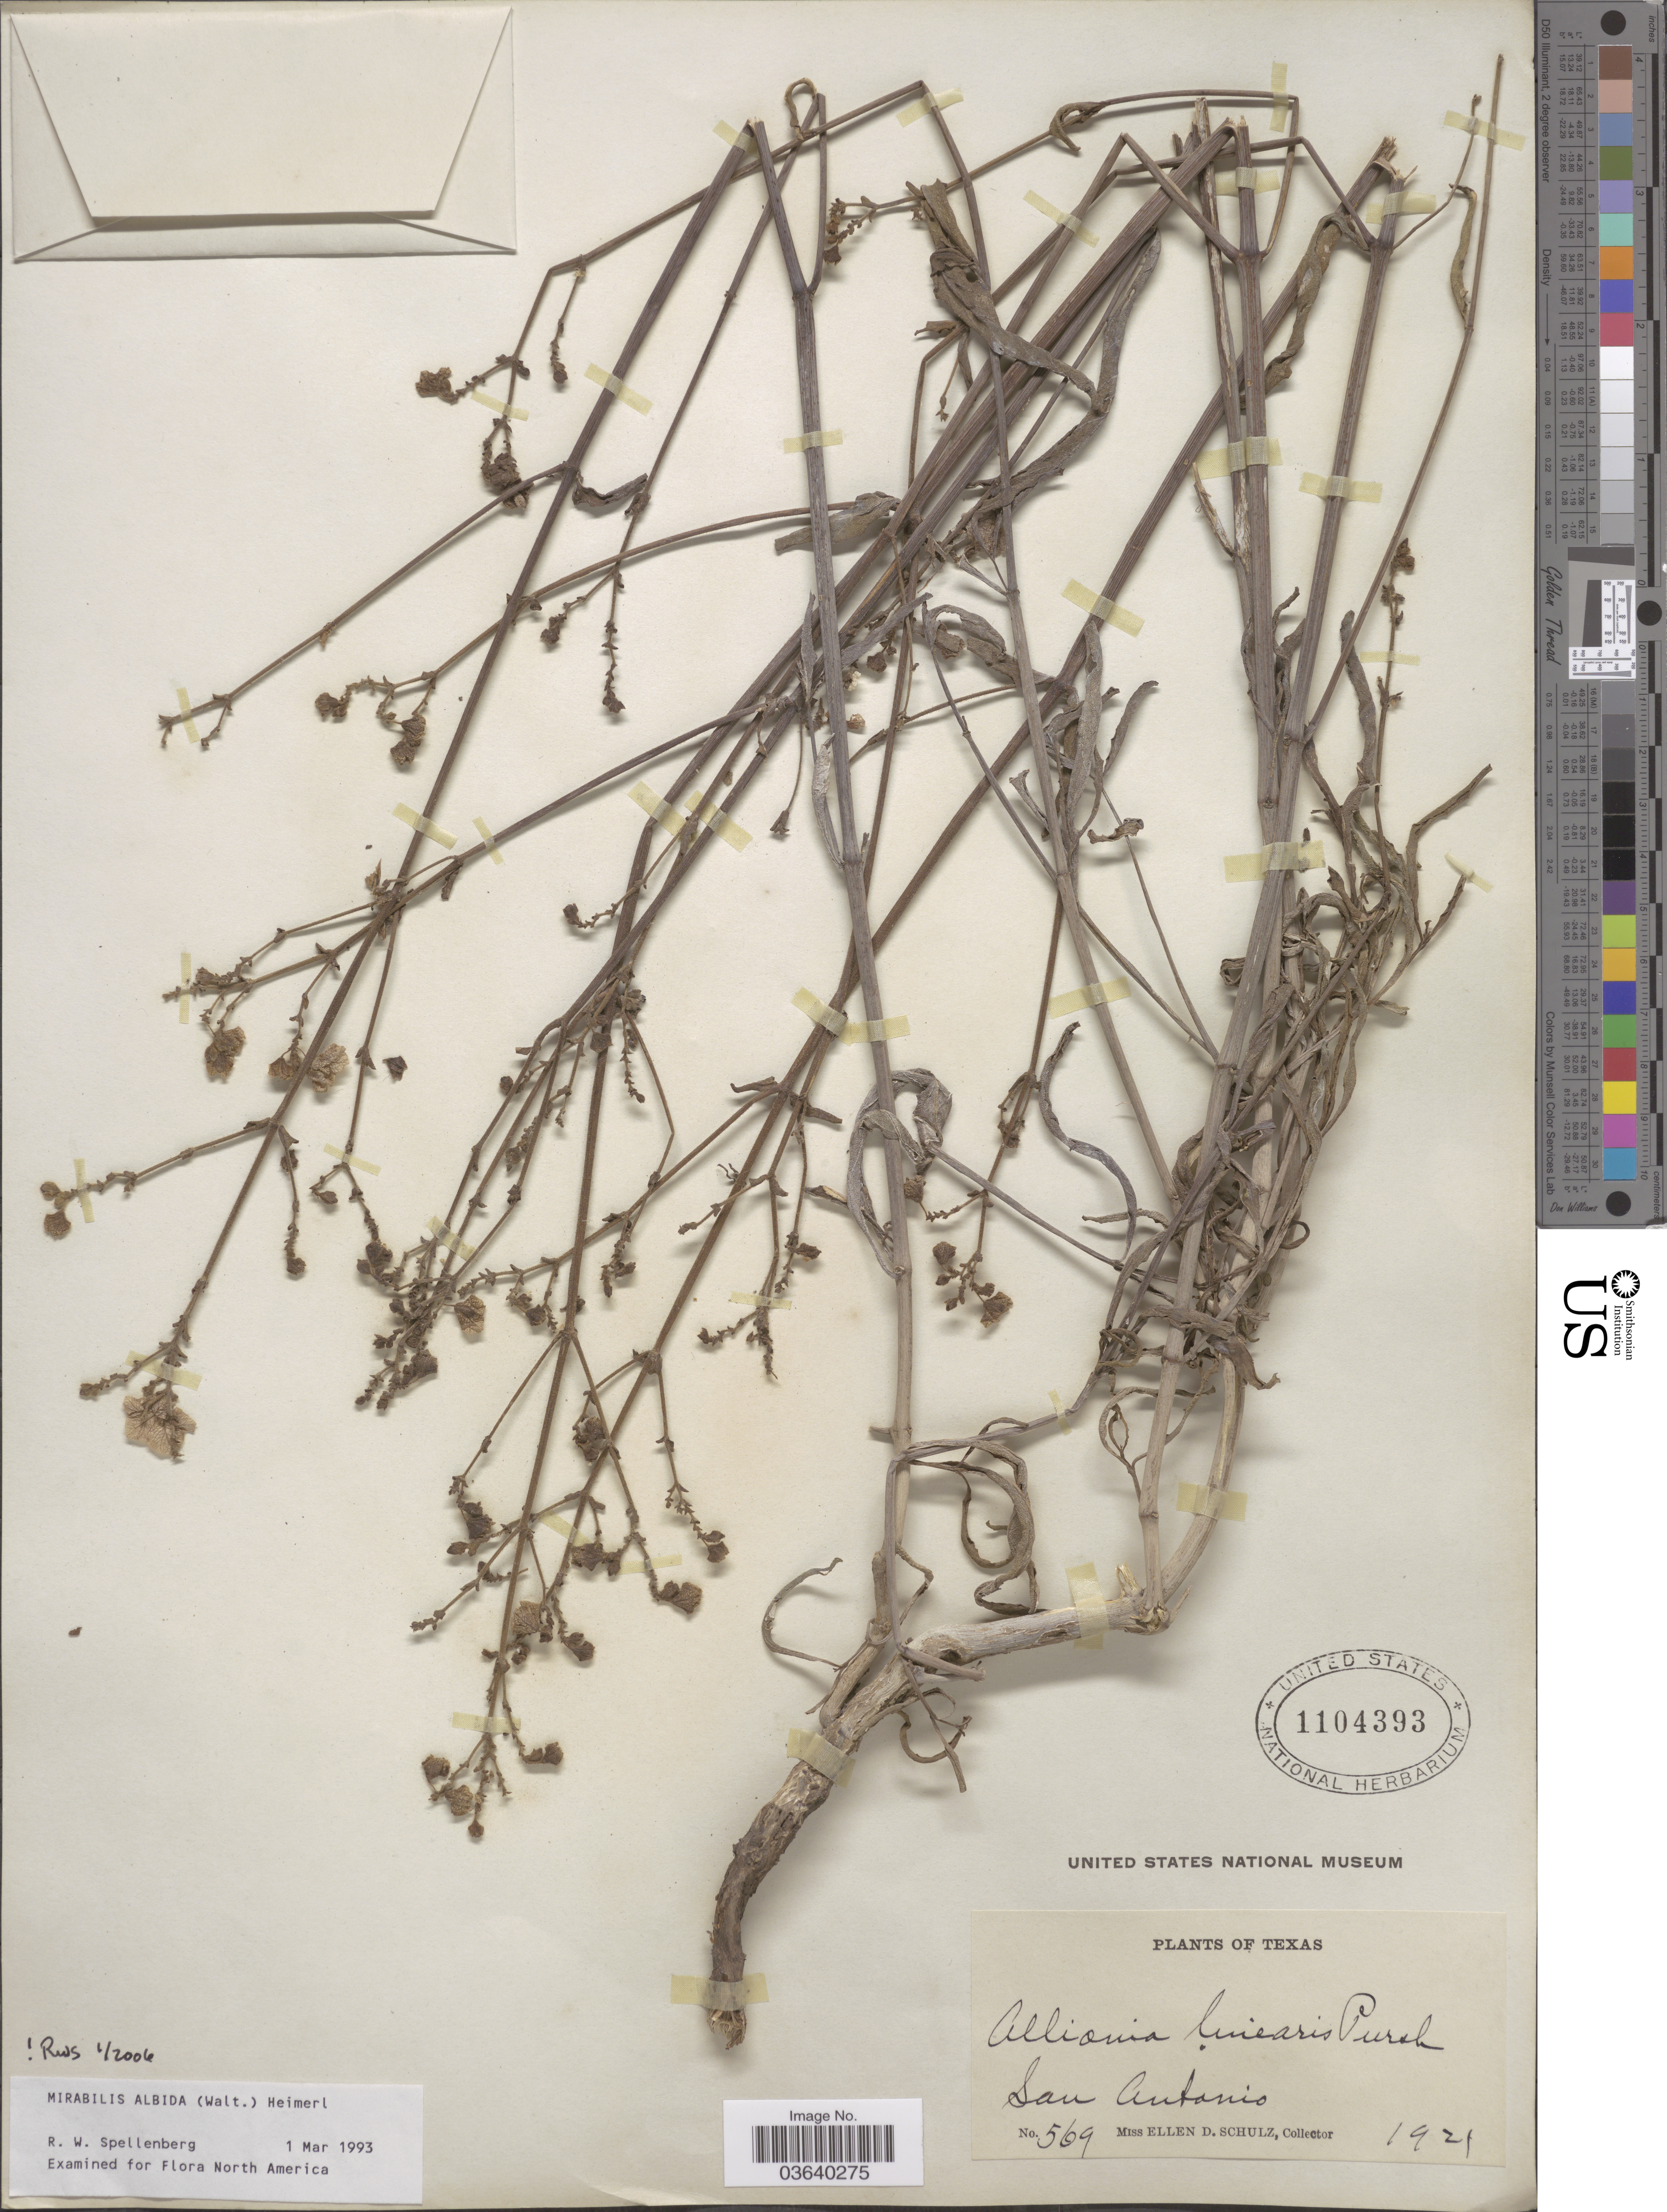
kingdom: Plantae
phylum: Tracheophyta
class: Magnoliopsida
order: Caryophyllales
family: Nyctaginaceae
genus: Mirabilis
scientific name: Mirabilis albida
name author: (Walter) Heimerl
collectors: E. D. Schulz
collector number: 569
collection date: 1921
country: United States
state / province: Texas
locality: San Antonio.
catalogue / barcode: US 1104393